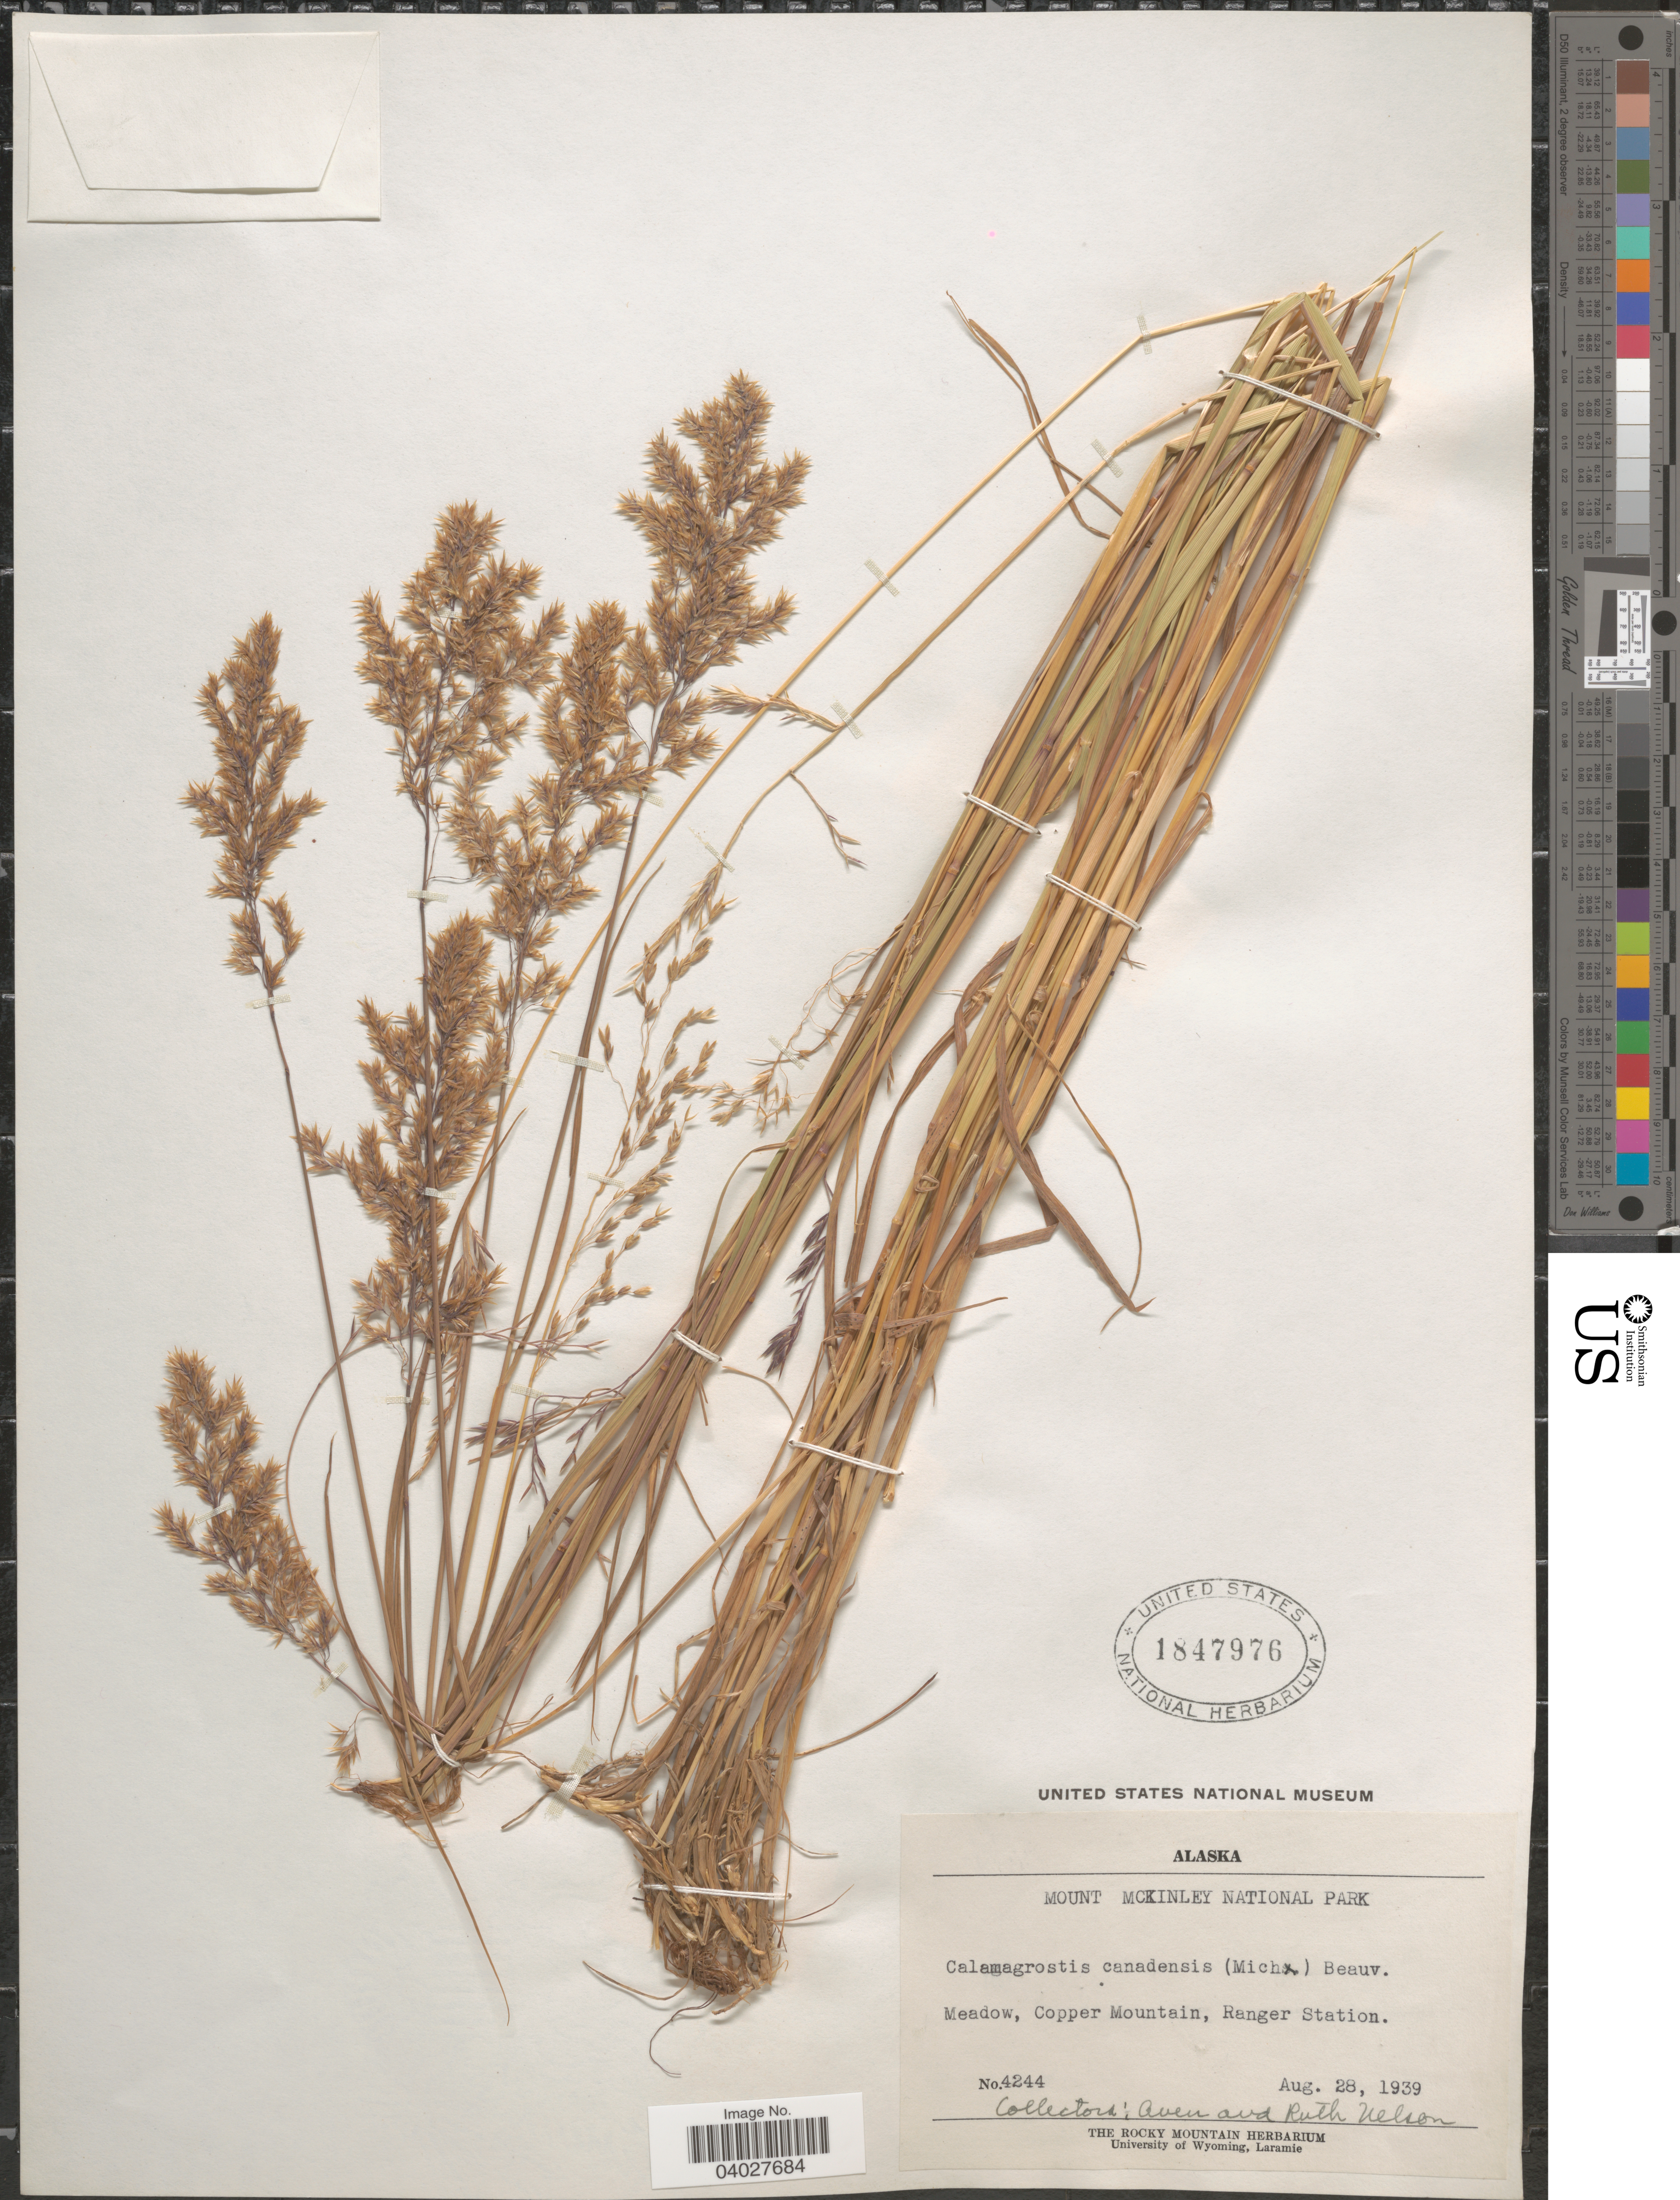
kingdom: Plantae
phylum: Tracheophyta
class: Liliopsida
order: Poales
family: Poaceae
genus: Calamagrostis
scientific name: Calamagrostis canadensis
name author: (Michx.) P. Beauv.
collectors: A. Nelson & R. A. Nelson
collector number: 4244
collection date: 1939-08-28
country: United States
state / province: Alaska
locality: Meadow, Copper Mountain, Ranger Station.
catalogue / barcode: US 1847976